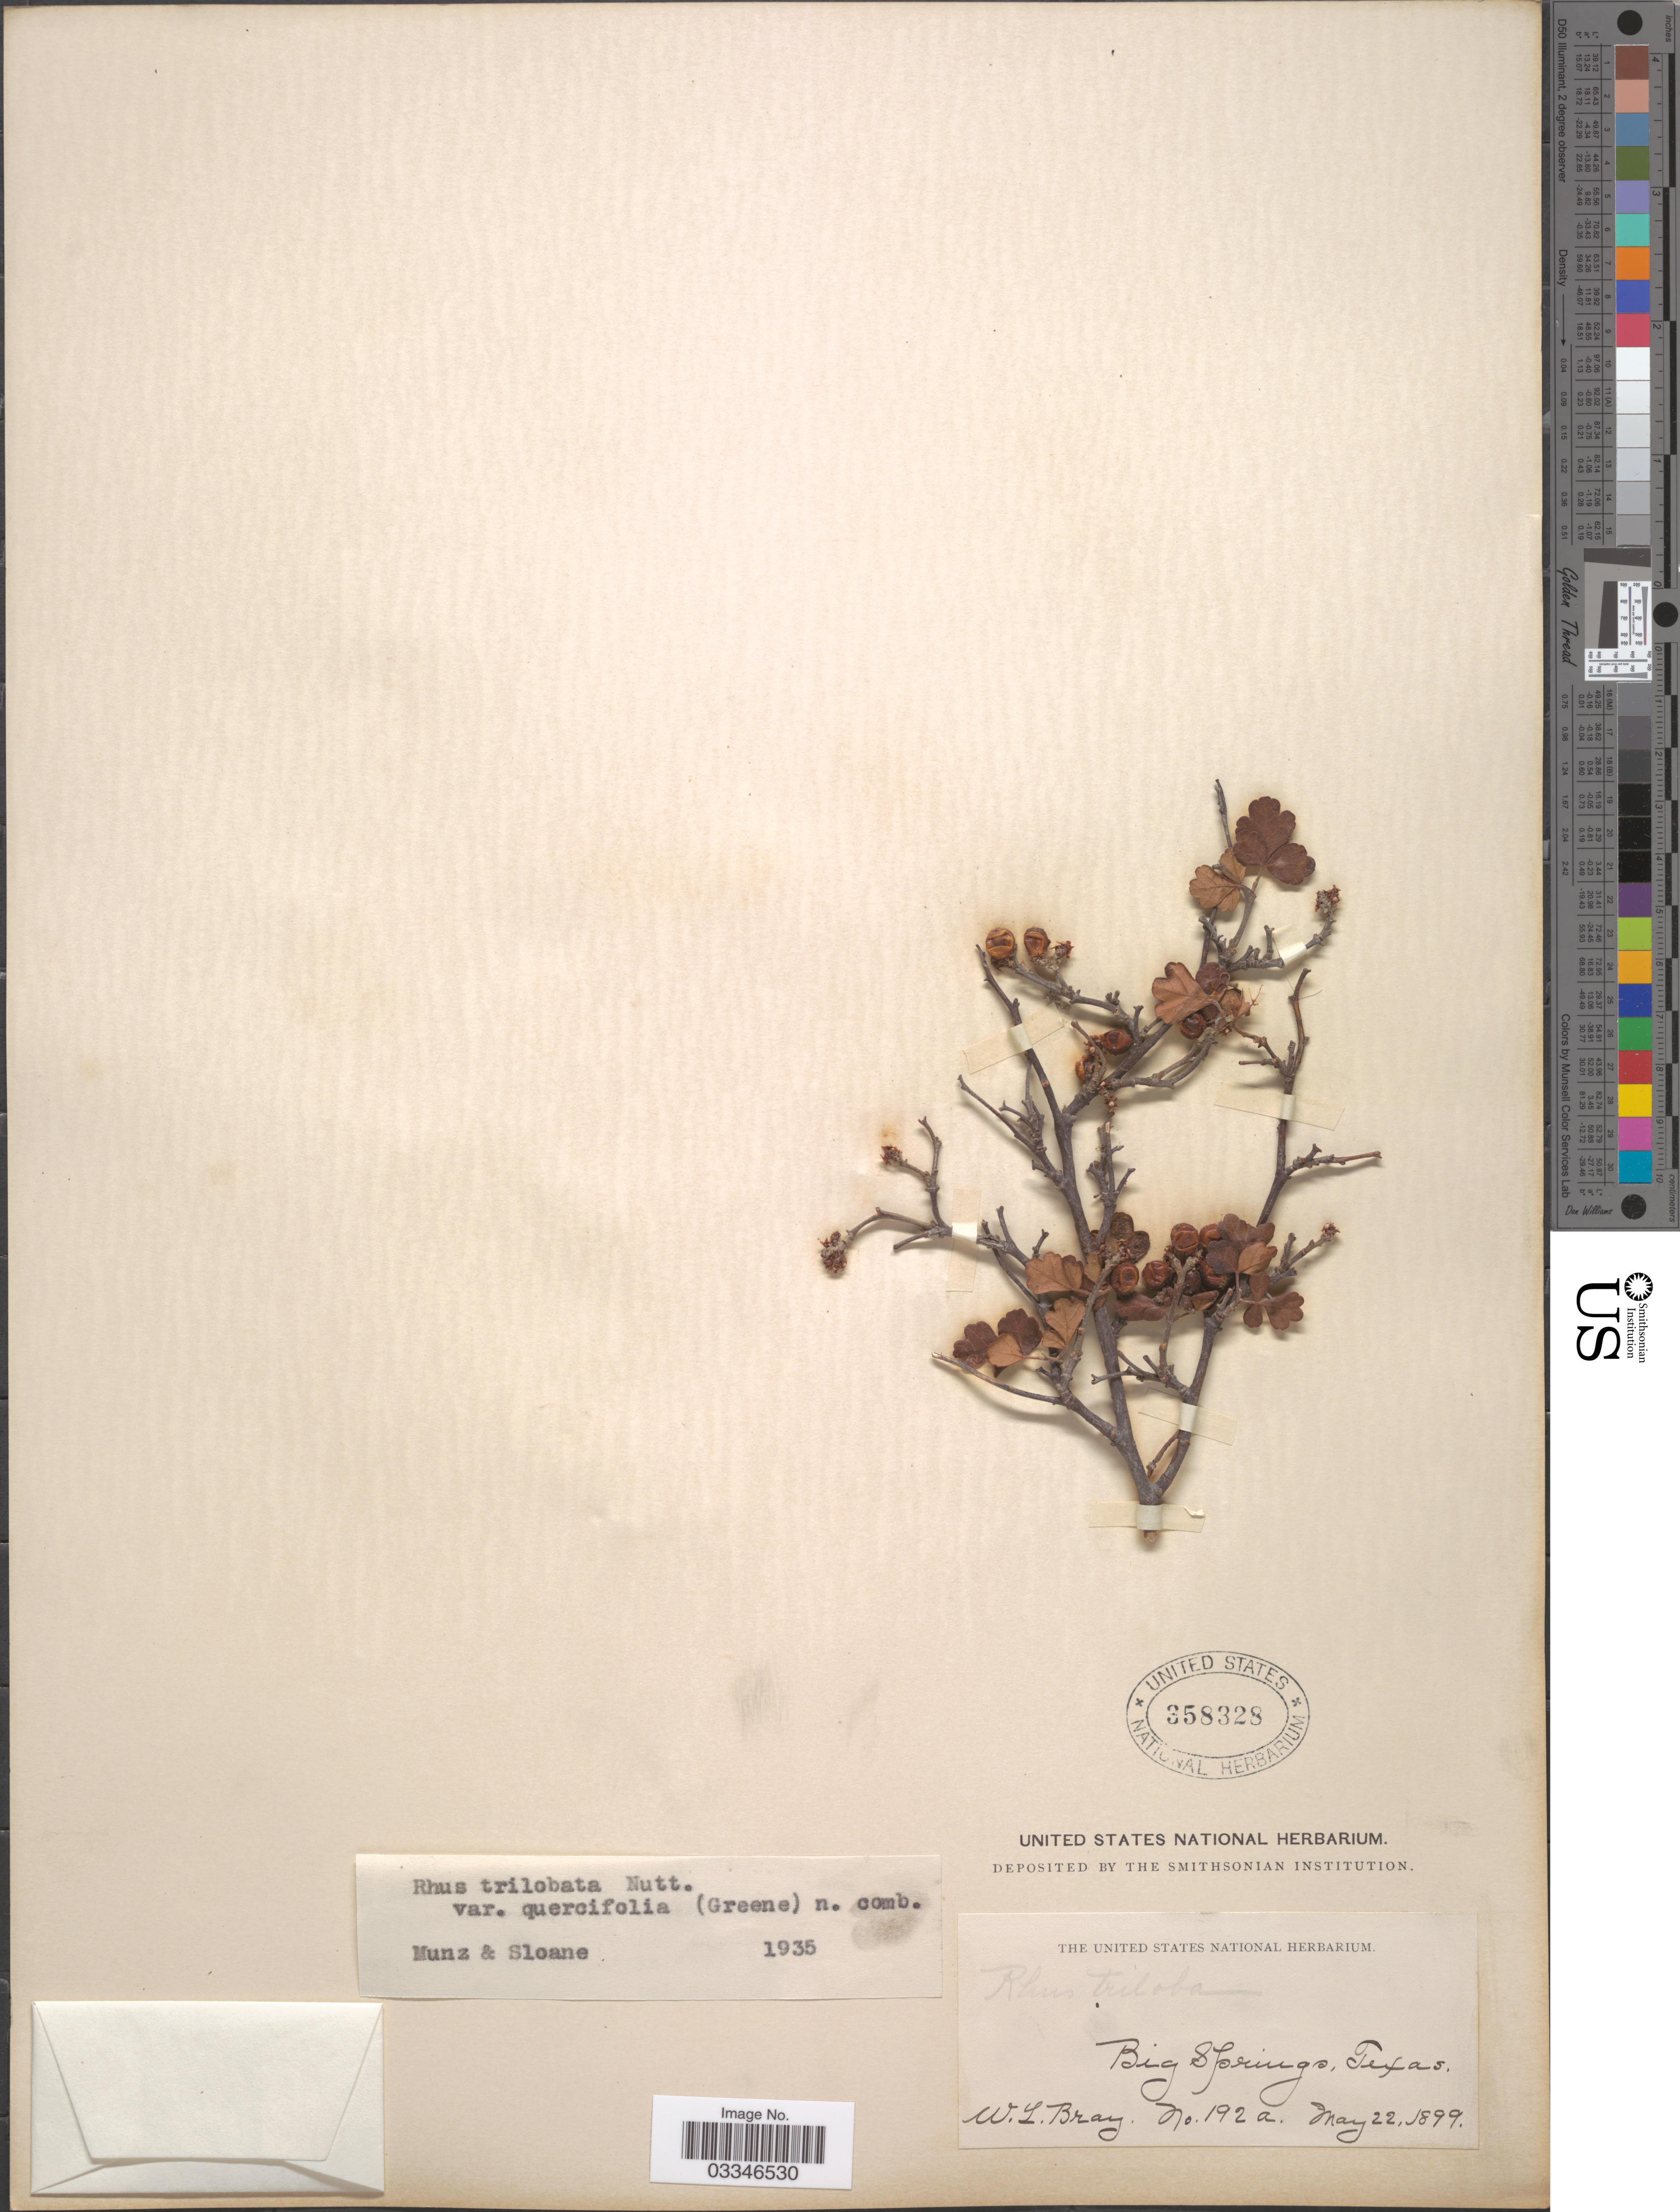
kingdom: Plantae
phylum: Tracheophyta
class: Magnoliopsida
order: Sapindales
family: Anacardiaceae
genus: Rhus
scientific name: Rhus trilobata var. quercifolia (Greene) Munz & Sloane ined.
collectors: W. L. Bray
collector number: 192a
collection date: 1899-05-22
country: United States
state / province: Texas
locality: Big Springs.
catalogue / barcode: US 358328